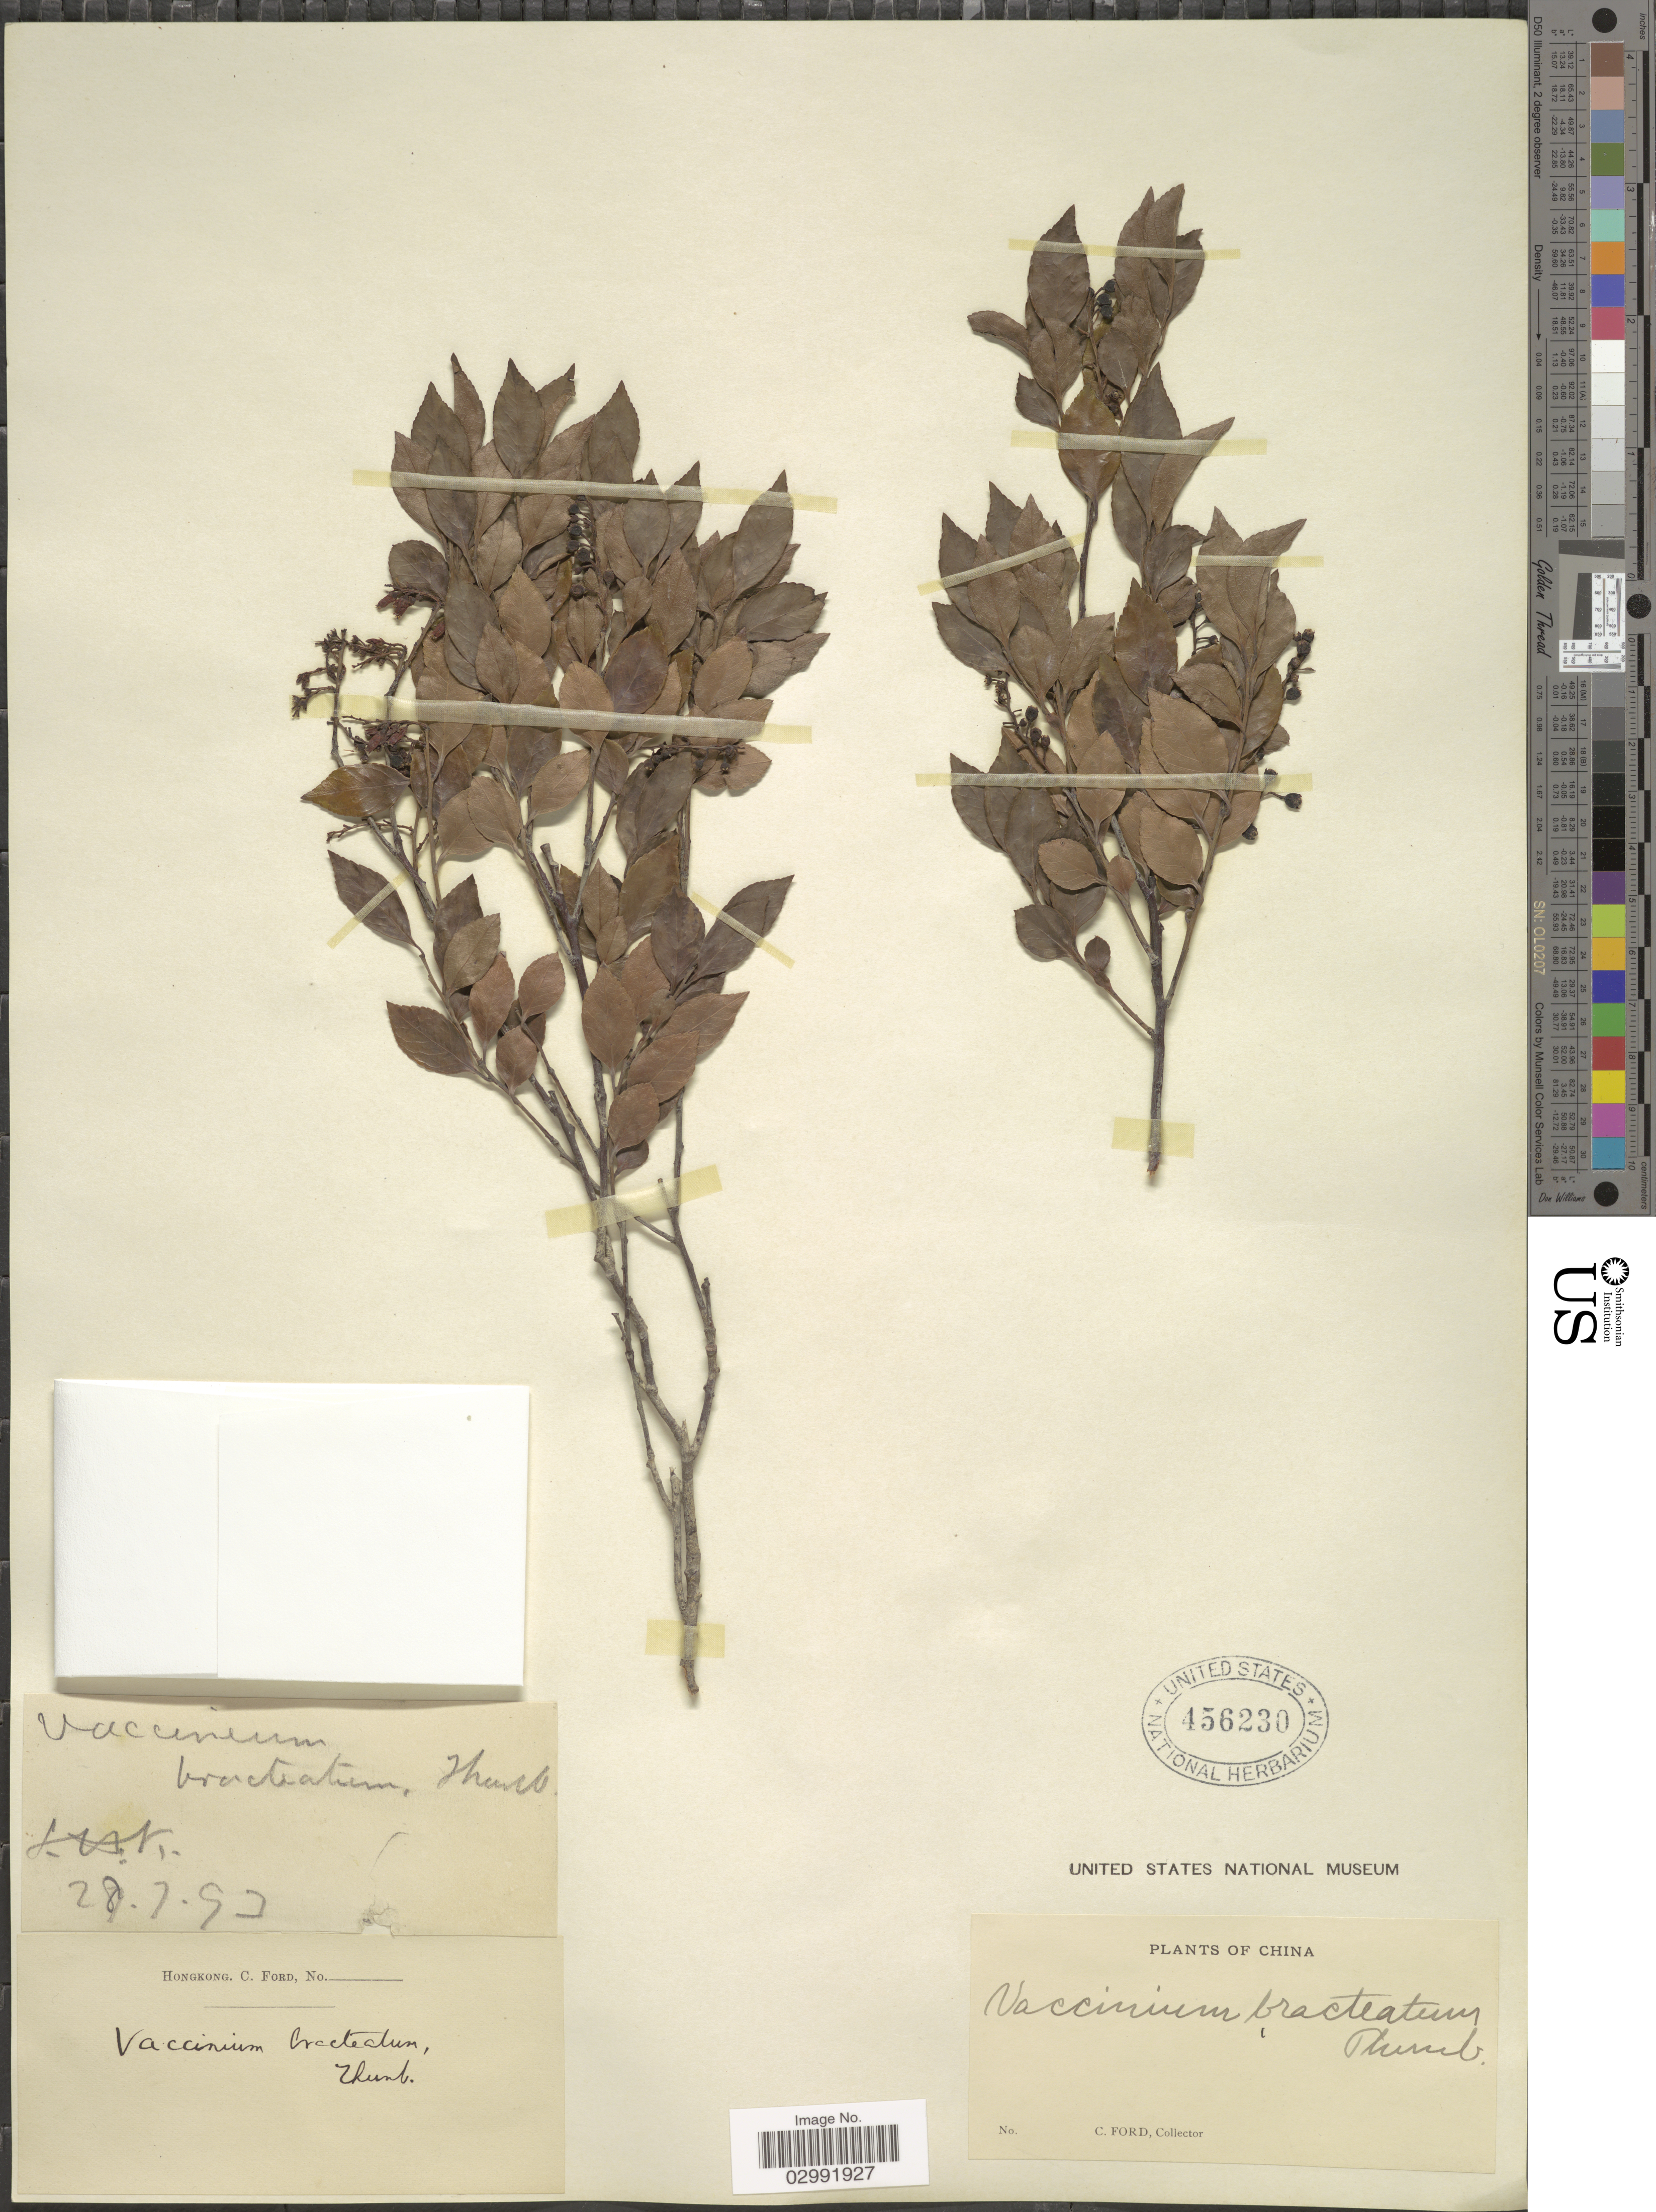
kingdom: Plantae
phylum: Tracheophyta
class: Magnoliopsida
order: Ericales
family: Ericaceae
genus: Vaccinium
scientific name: Vaccinium bracteatum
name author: Thunb.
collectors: C. Ford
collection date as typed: Transcribed d/m/y: 28/7/93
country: China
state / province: Hong Kong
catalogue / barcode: US 456230